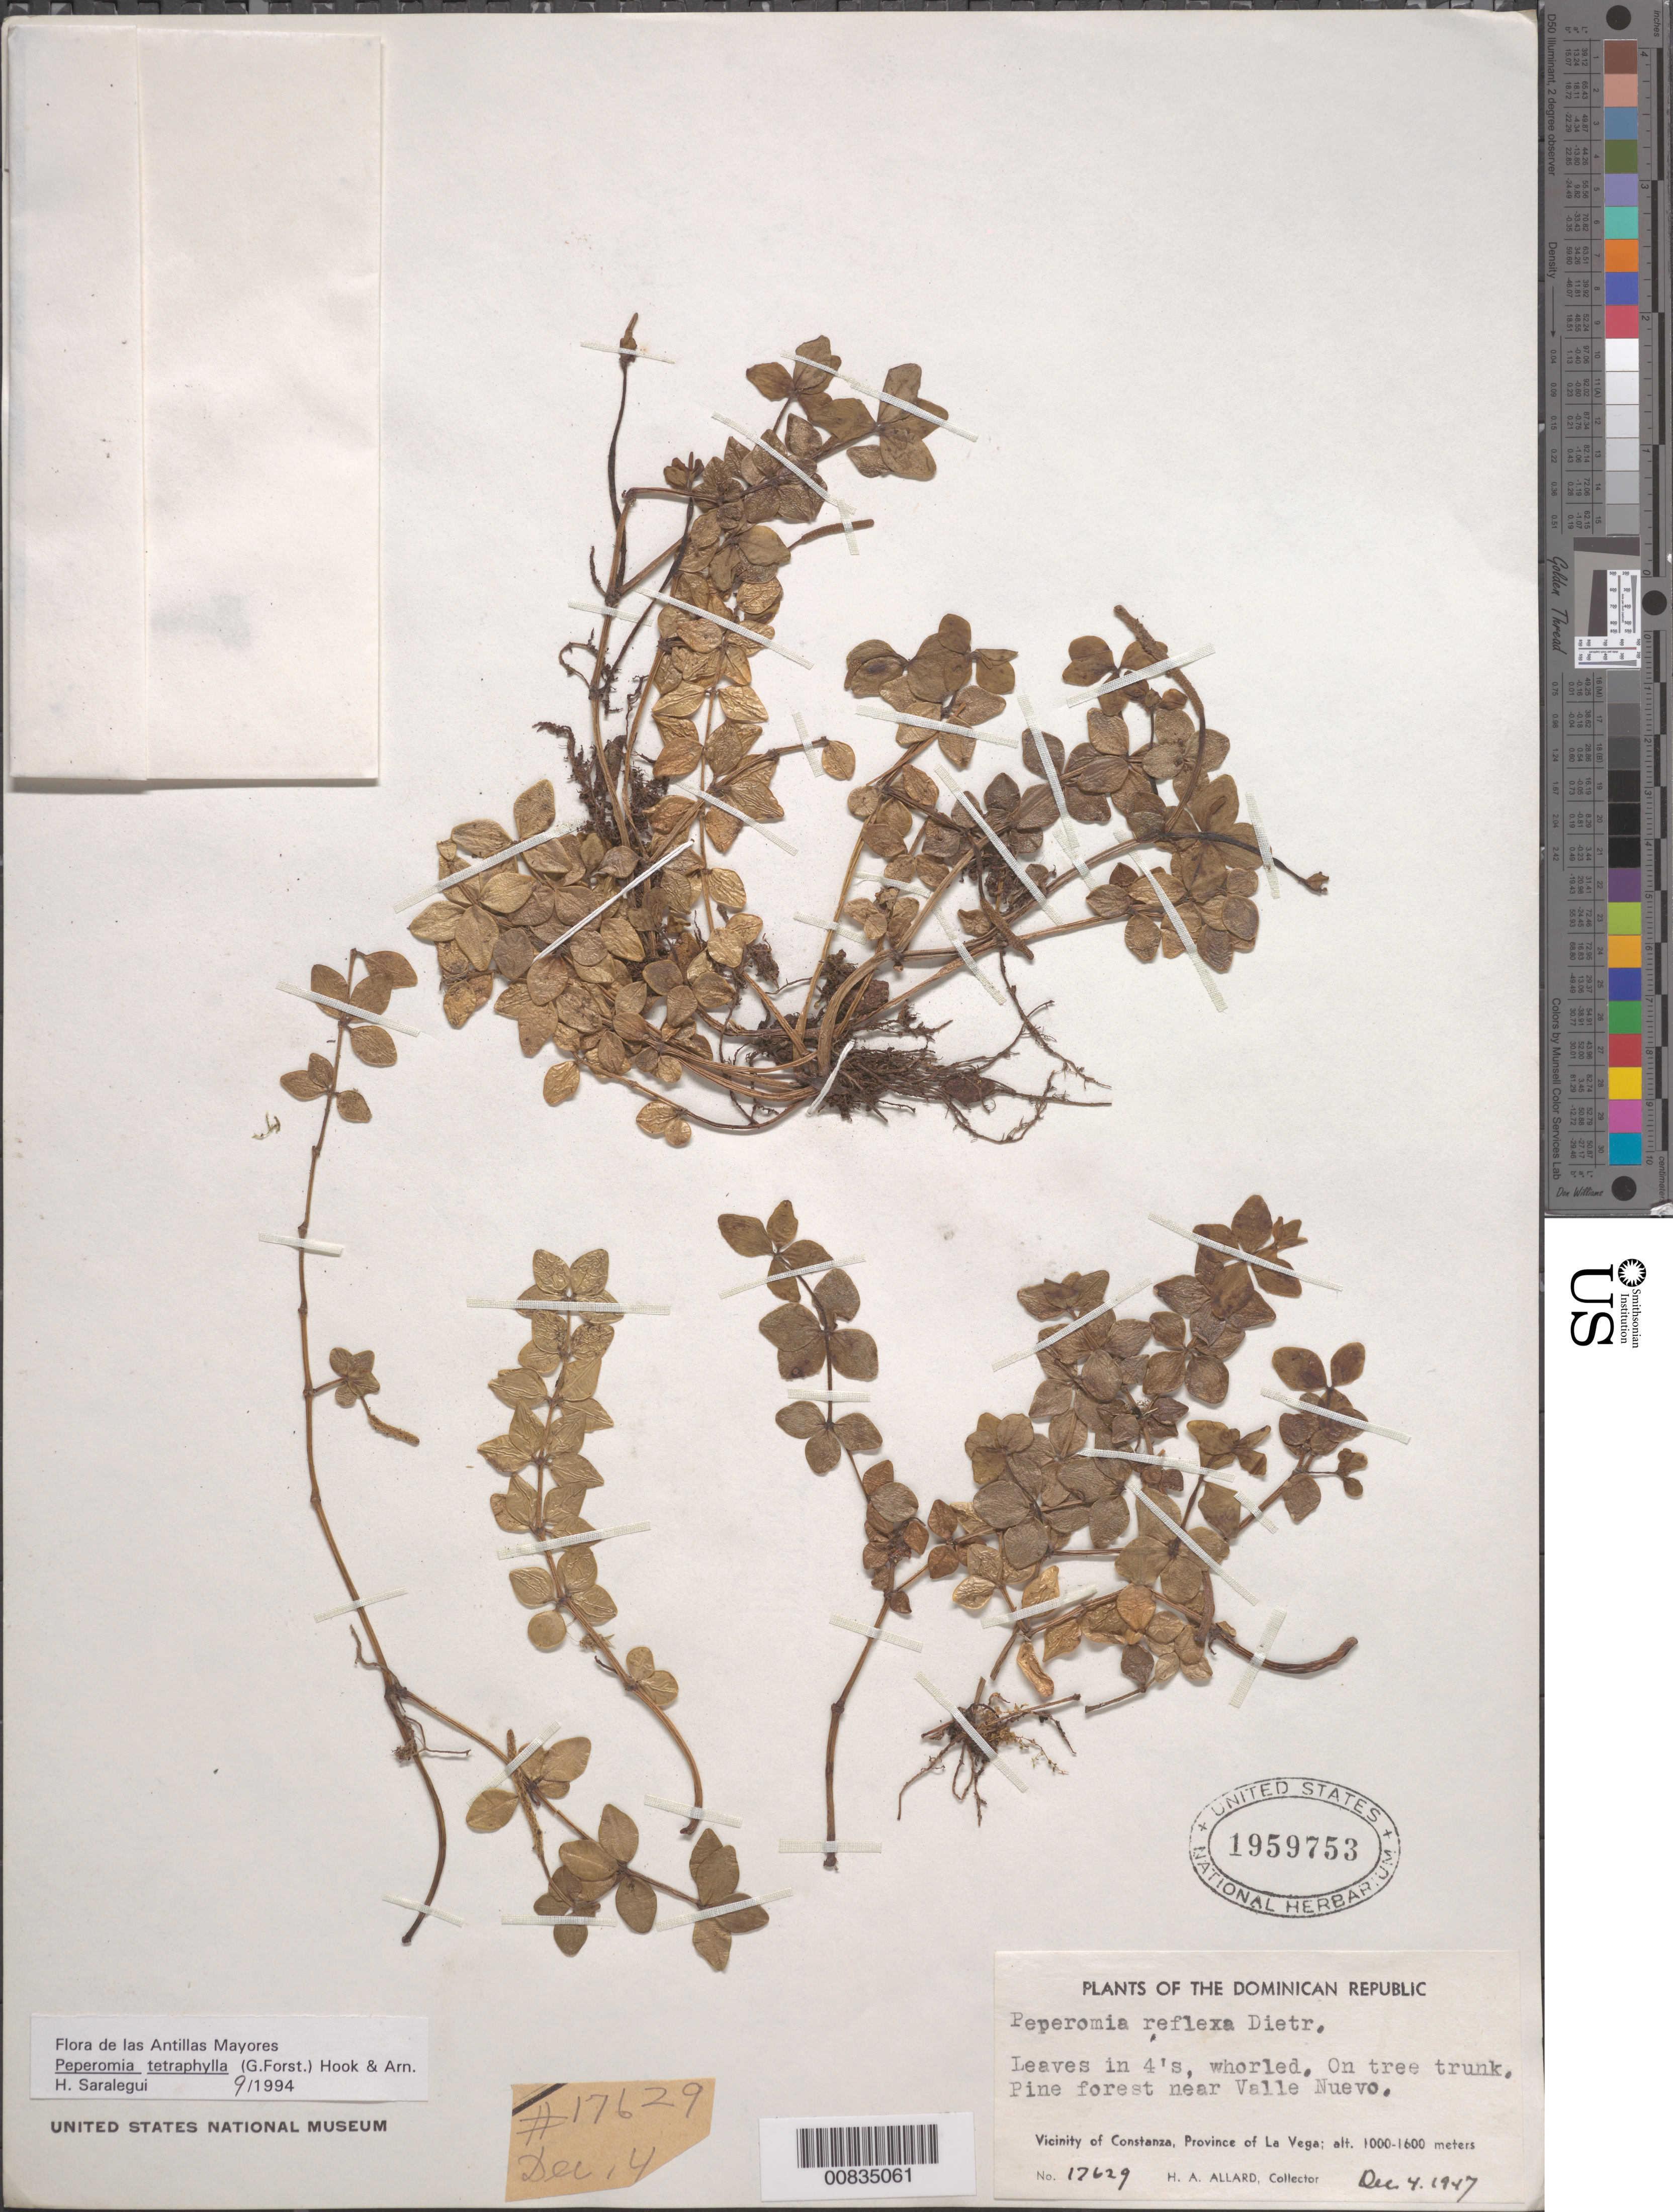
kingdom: Plantae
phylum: Tracheophyta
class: Magnoliopsida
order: Piperales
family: Piperaceae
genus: Peperomia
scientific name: Peperomia trichopus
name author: Trel. in J.F. Macbr.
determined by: Saralegui Boza, H., (HAJB), Jardin Botanico Nacional (Habana)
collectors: H. A. Allard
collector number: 17629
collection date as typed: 04 Dec 1947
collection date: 1947-12-04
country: Dominican Republic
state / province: La Vega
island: Hispaniola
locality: Vicinity of Constanza, near Valle Nuevo.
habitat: On tree trunk. Pine forest.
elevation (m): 1000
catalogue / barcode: US 1959753